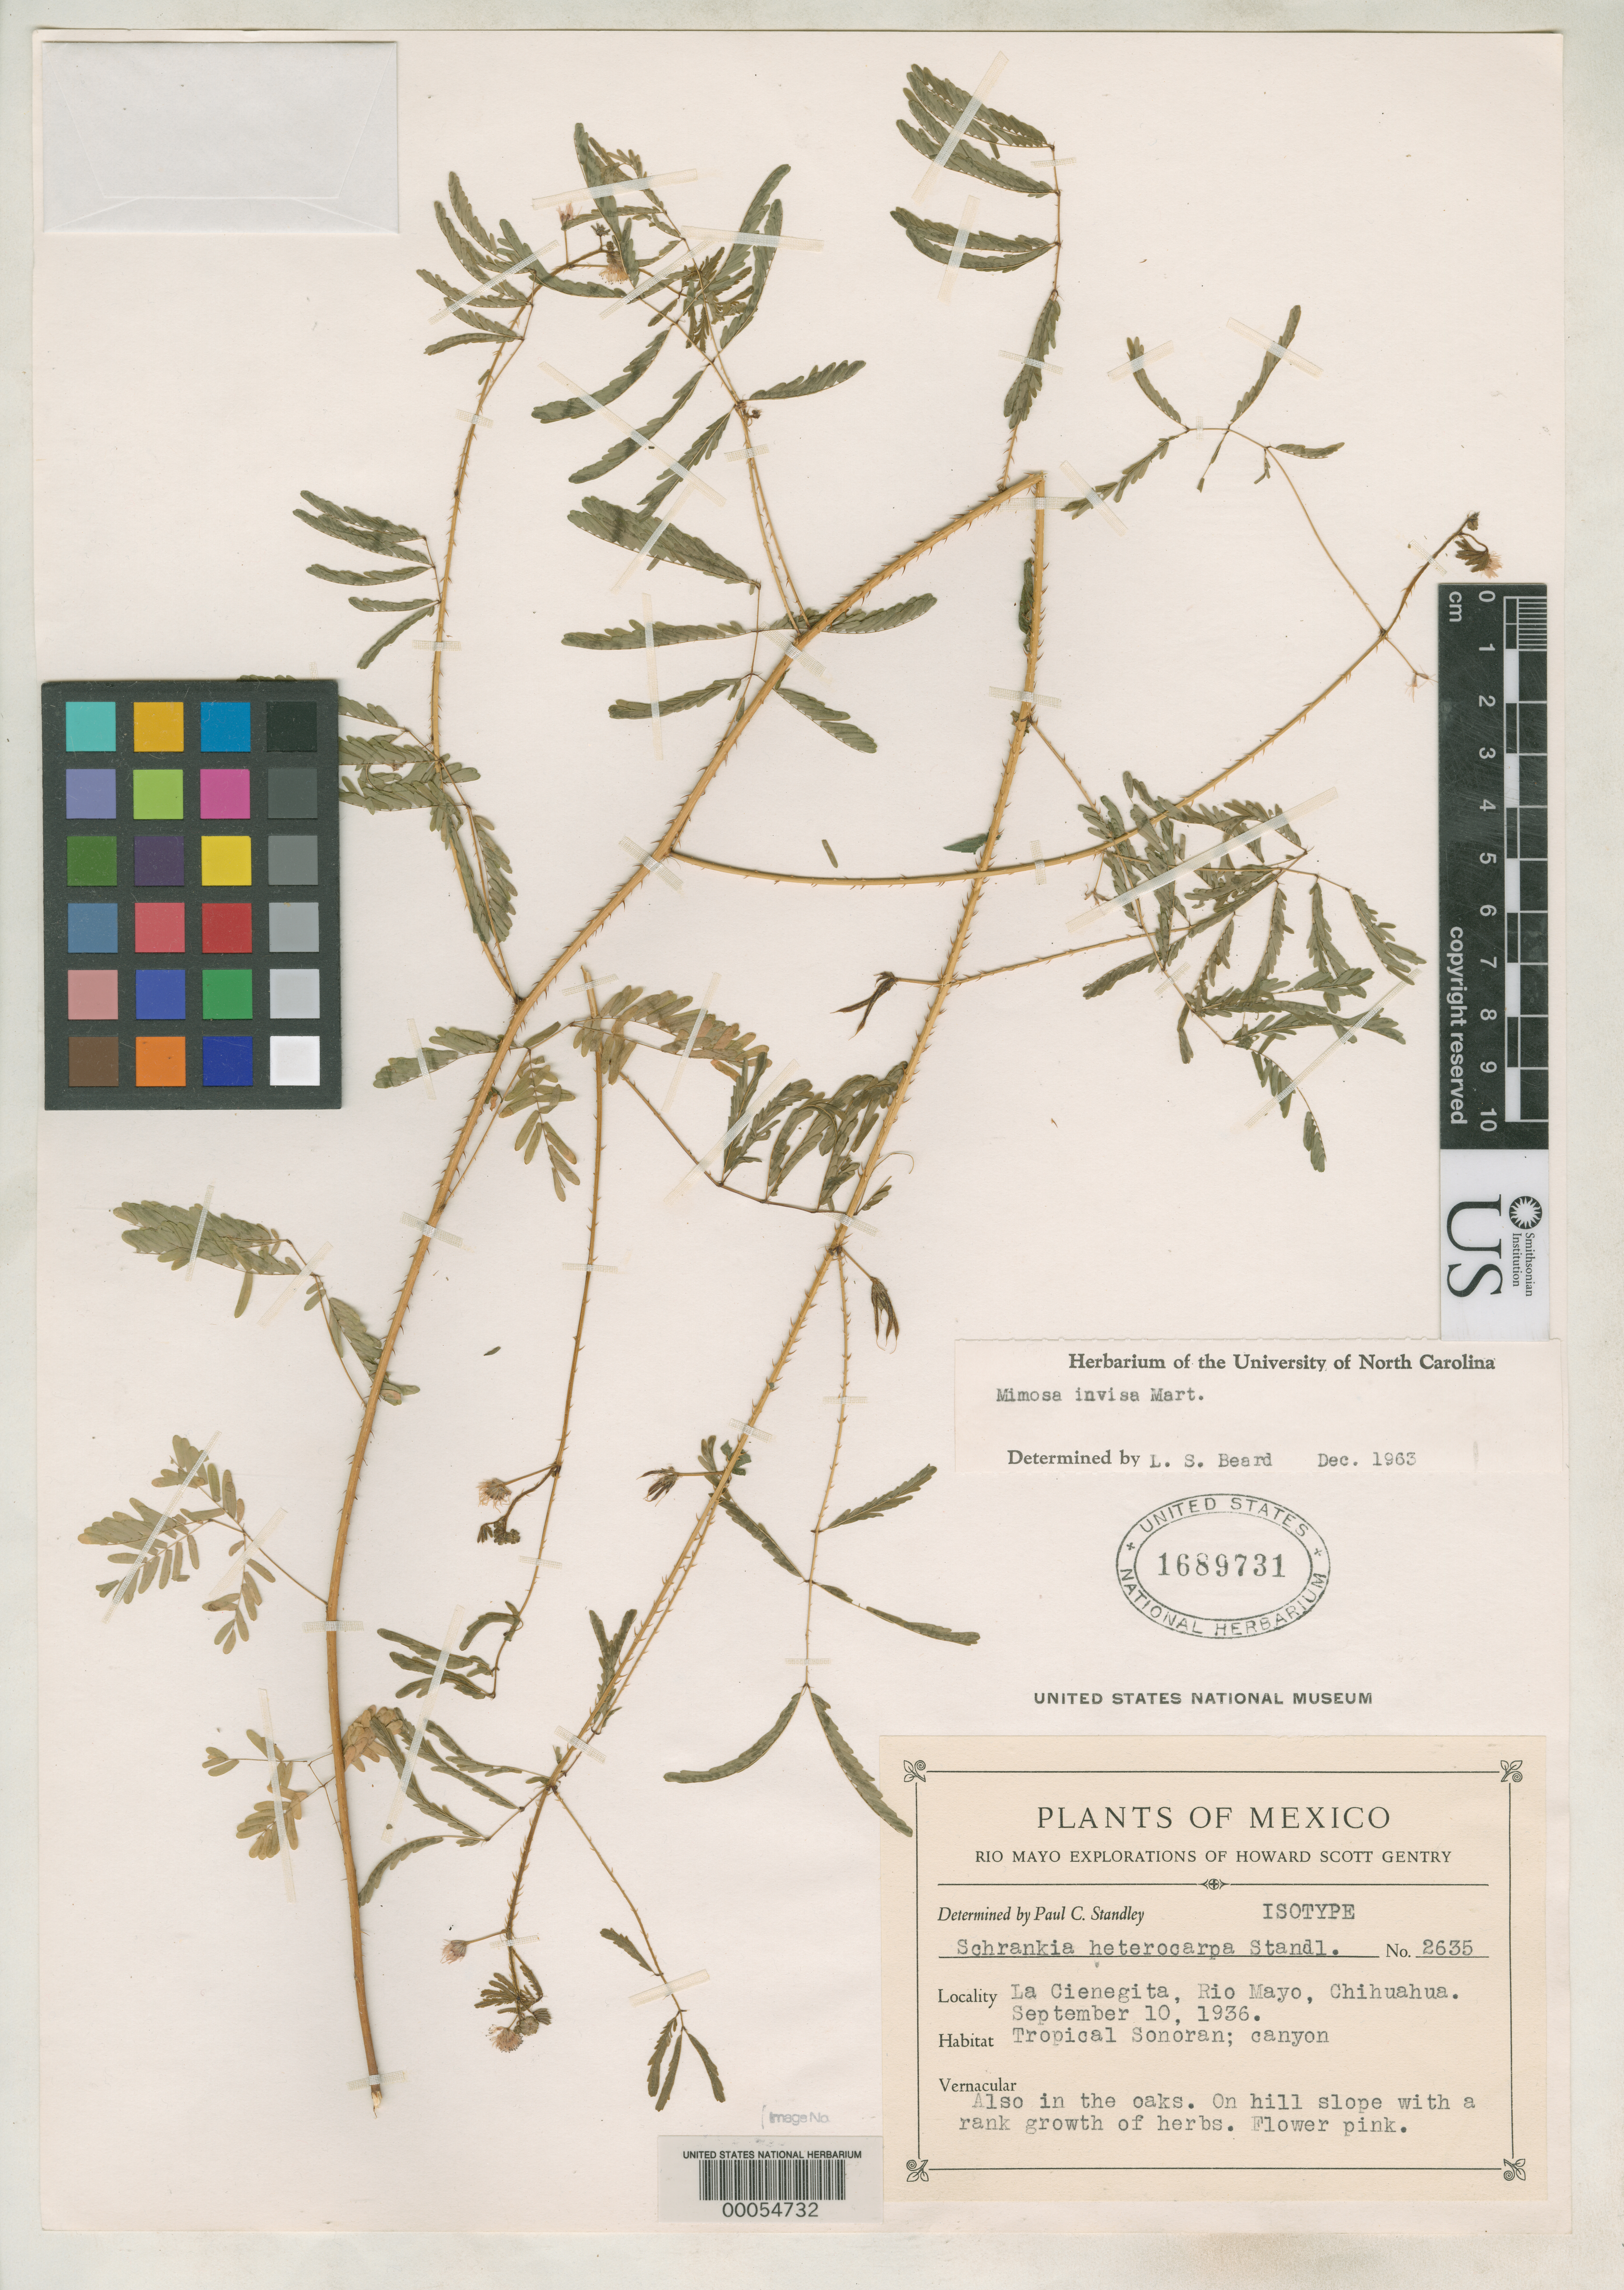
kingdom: Plantae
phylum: Tracheophyta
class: Magnoliopsida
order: Fabales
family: Fabaceae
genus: Schrankia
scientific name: Schrankia heterocarpa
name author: Standl.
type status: Isotype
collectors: H. S. Gentry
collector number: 2635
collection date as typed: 10 Sep 1936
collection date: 1936-09-10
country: Mexico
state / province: Chihuahua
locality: La Cienegita, Rio Mayo.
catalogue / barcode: US 1689731